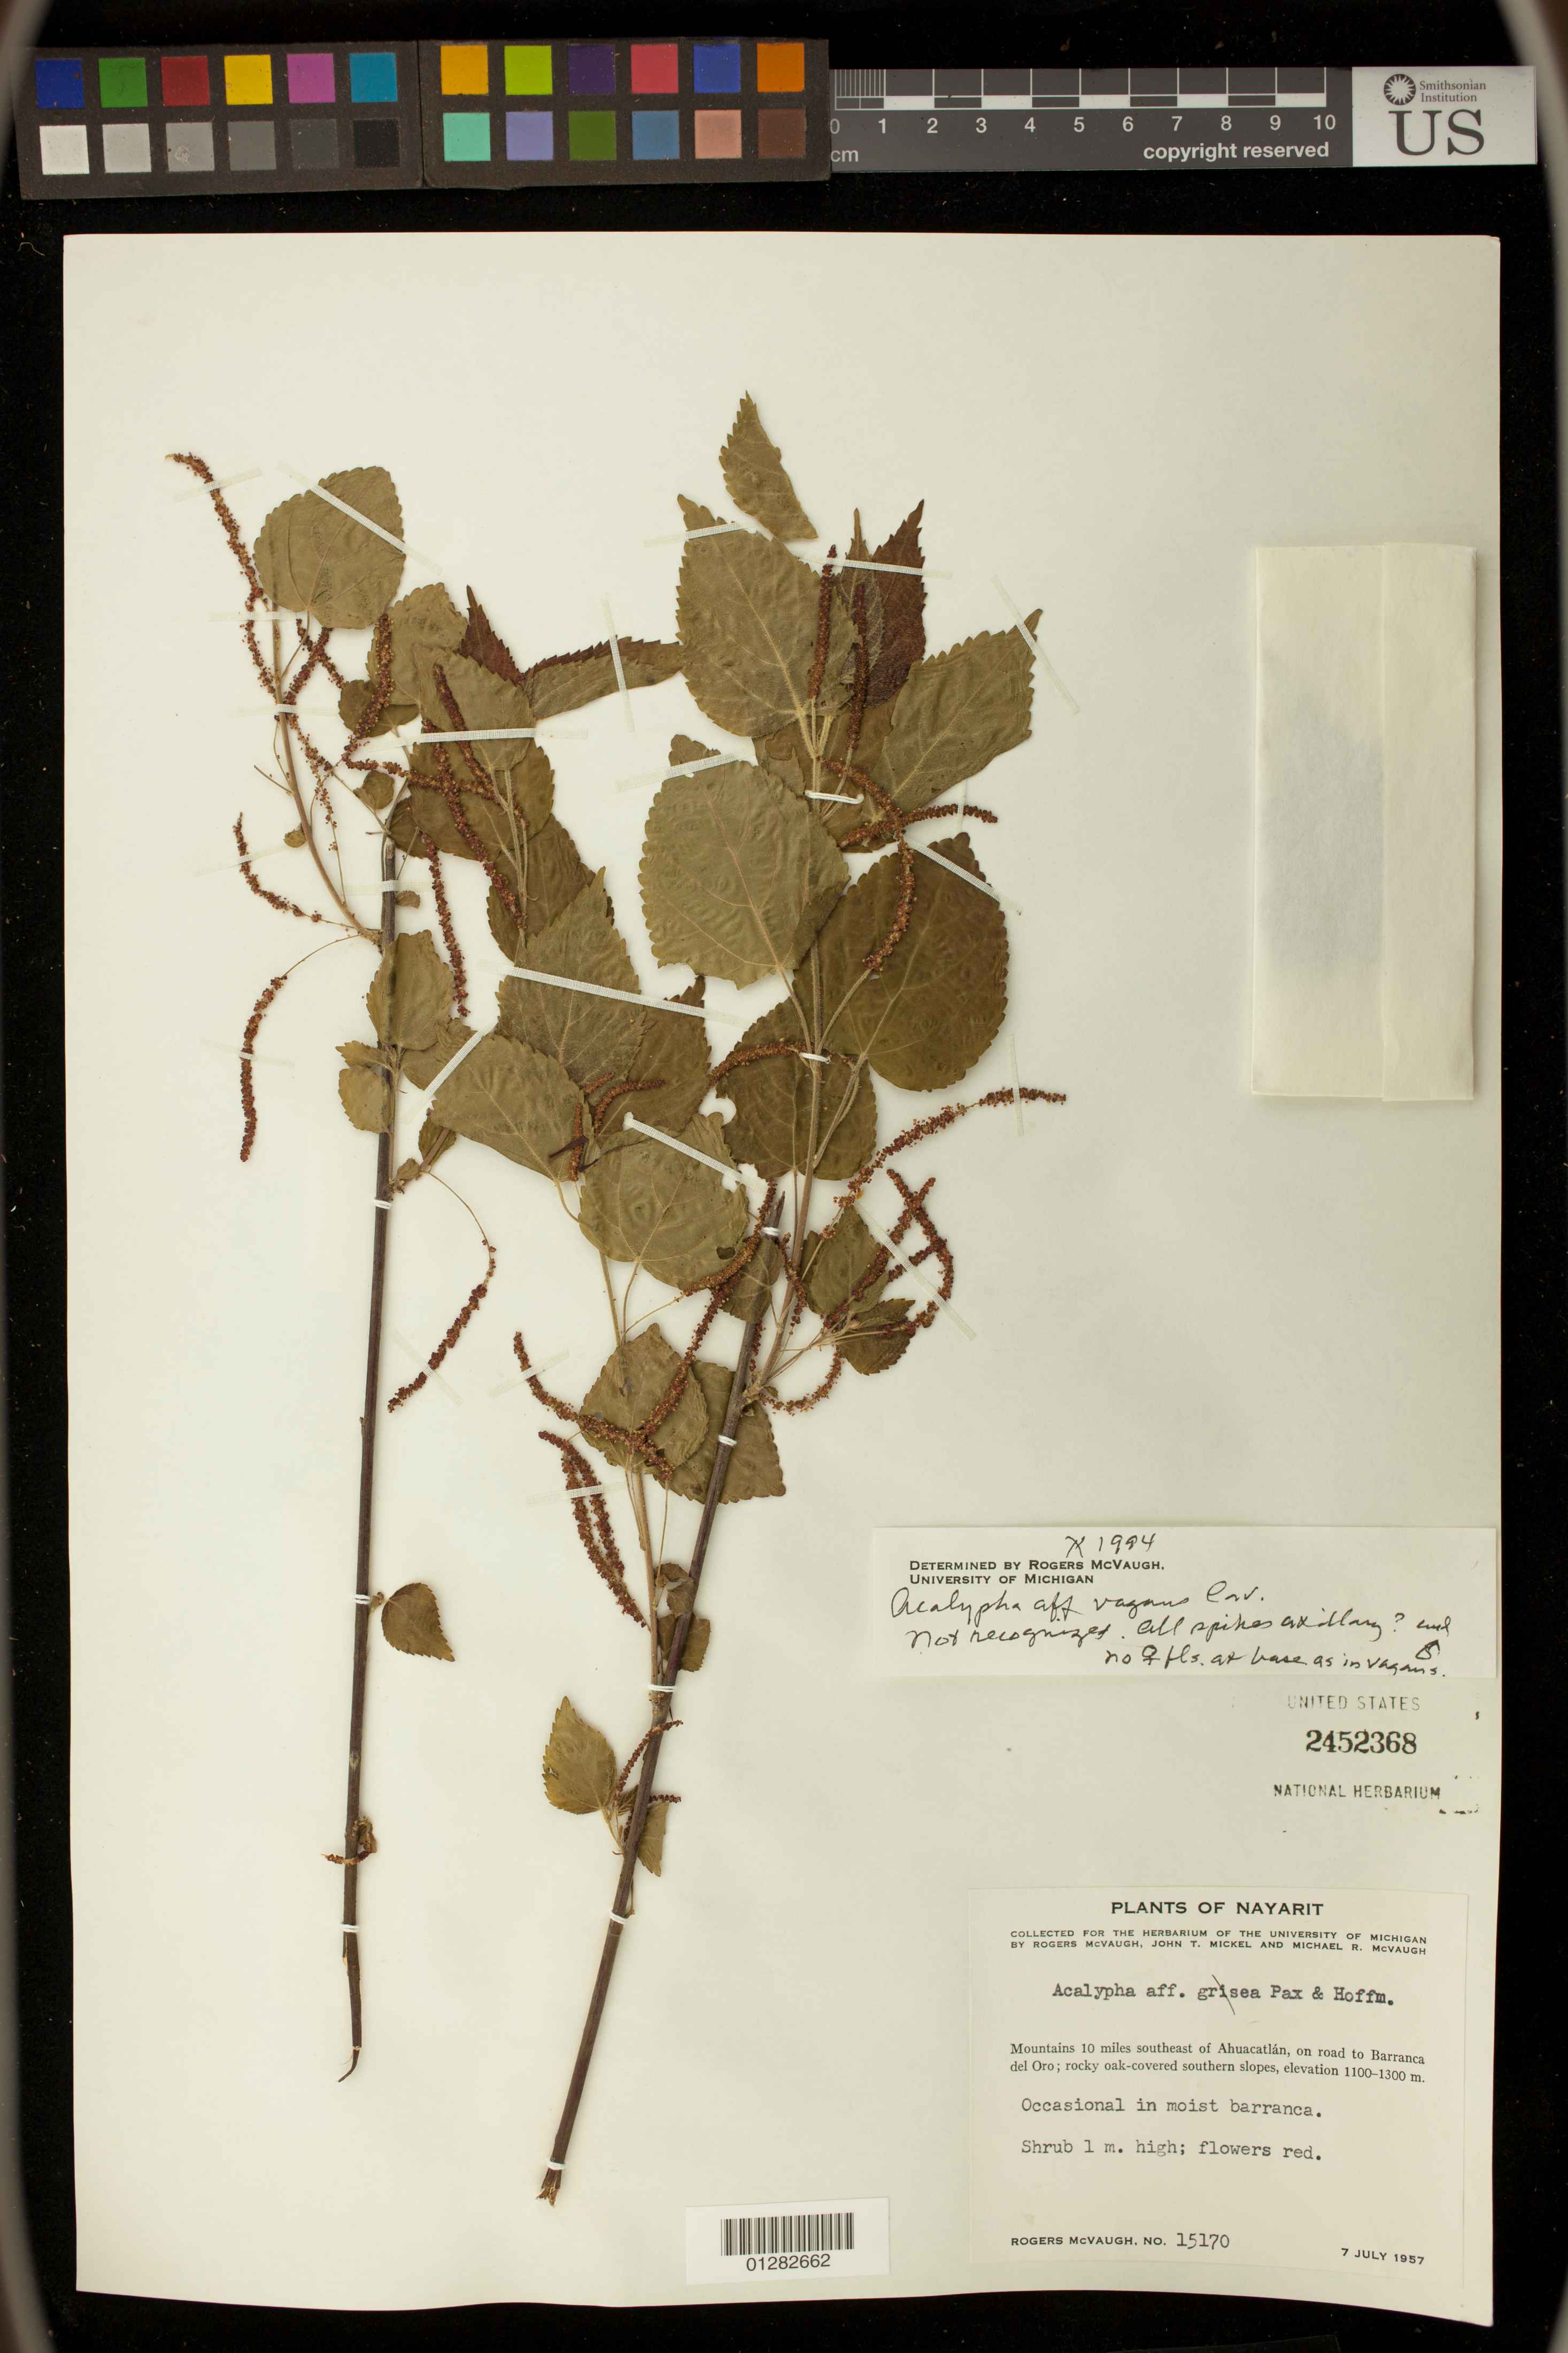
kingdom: Plantae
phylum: Tracheophyta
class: Magnoliopsida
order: Malpighiales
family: Euphorbiaceae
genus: Acalypha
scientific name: Acalypha vagans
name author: Cav.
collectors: R. McVaugh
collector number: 15170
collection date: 1957-07-07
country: Mexico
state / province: Nayarit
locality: Mountains 10 miles southeast of Ahuacatlan, on road to Barranca del Oro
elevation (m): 1100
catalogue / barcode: US 245368